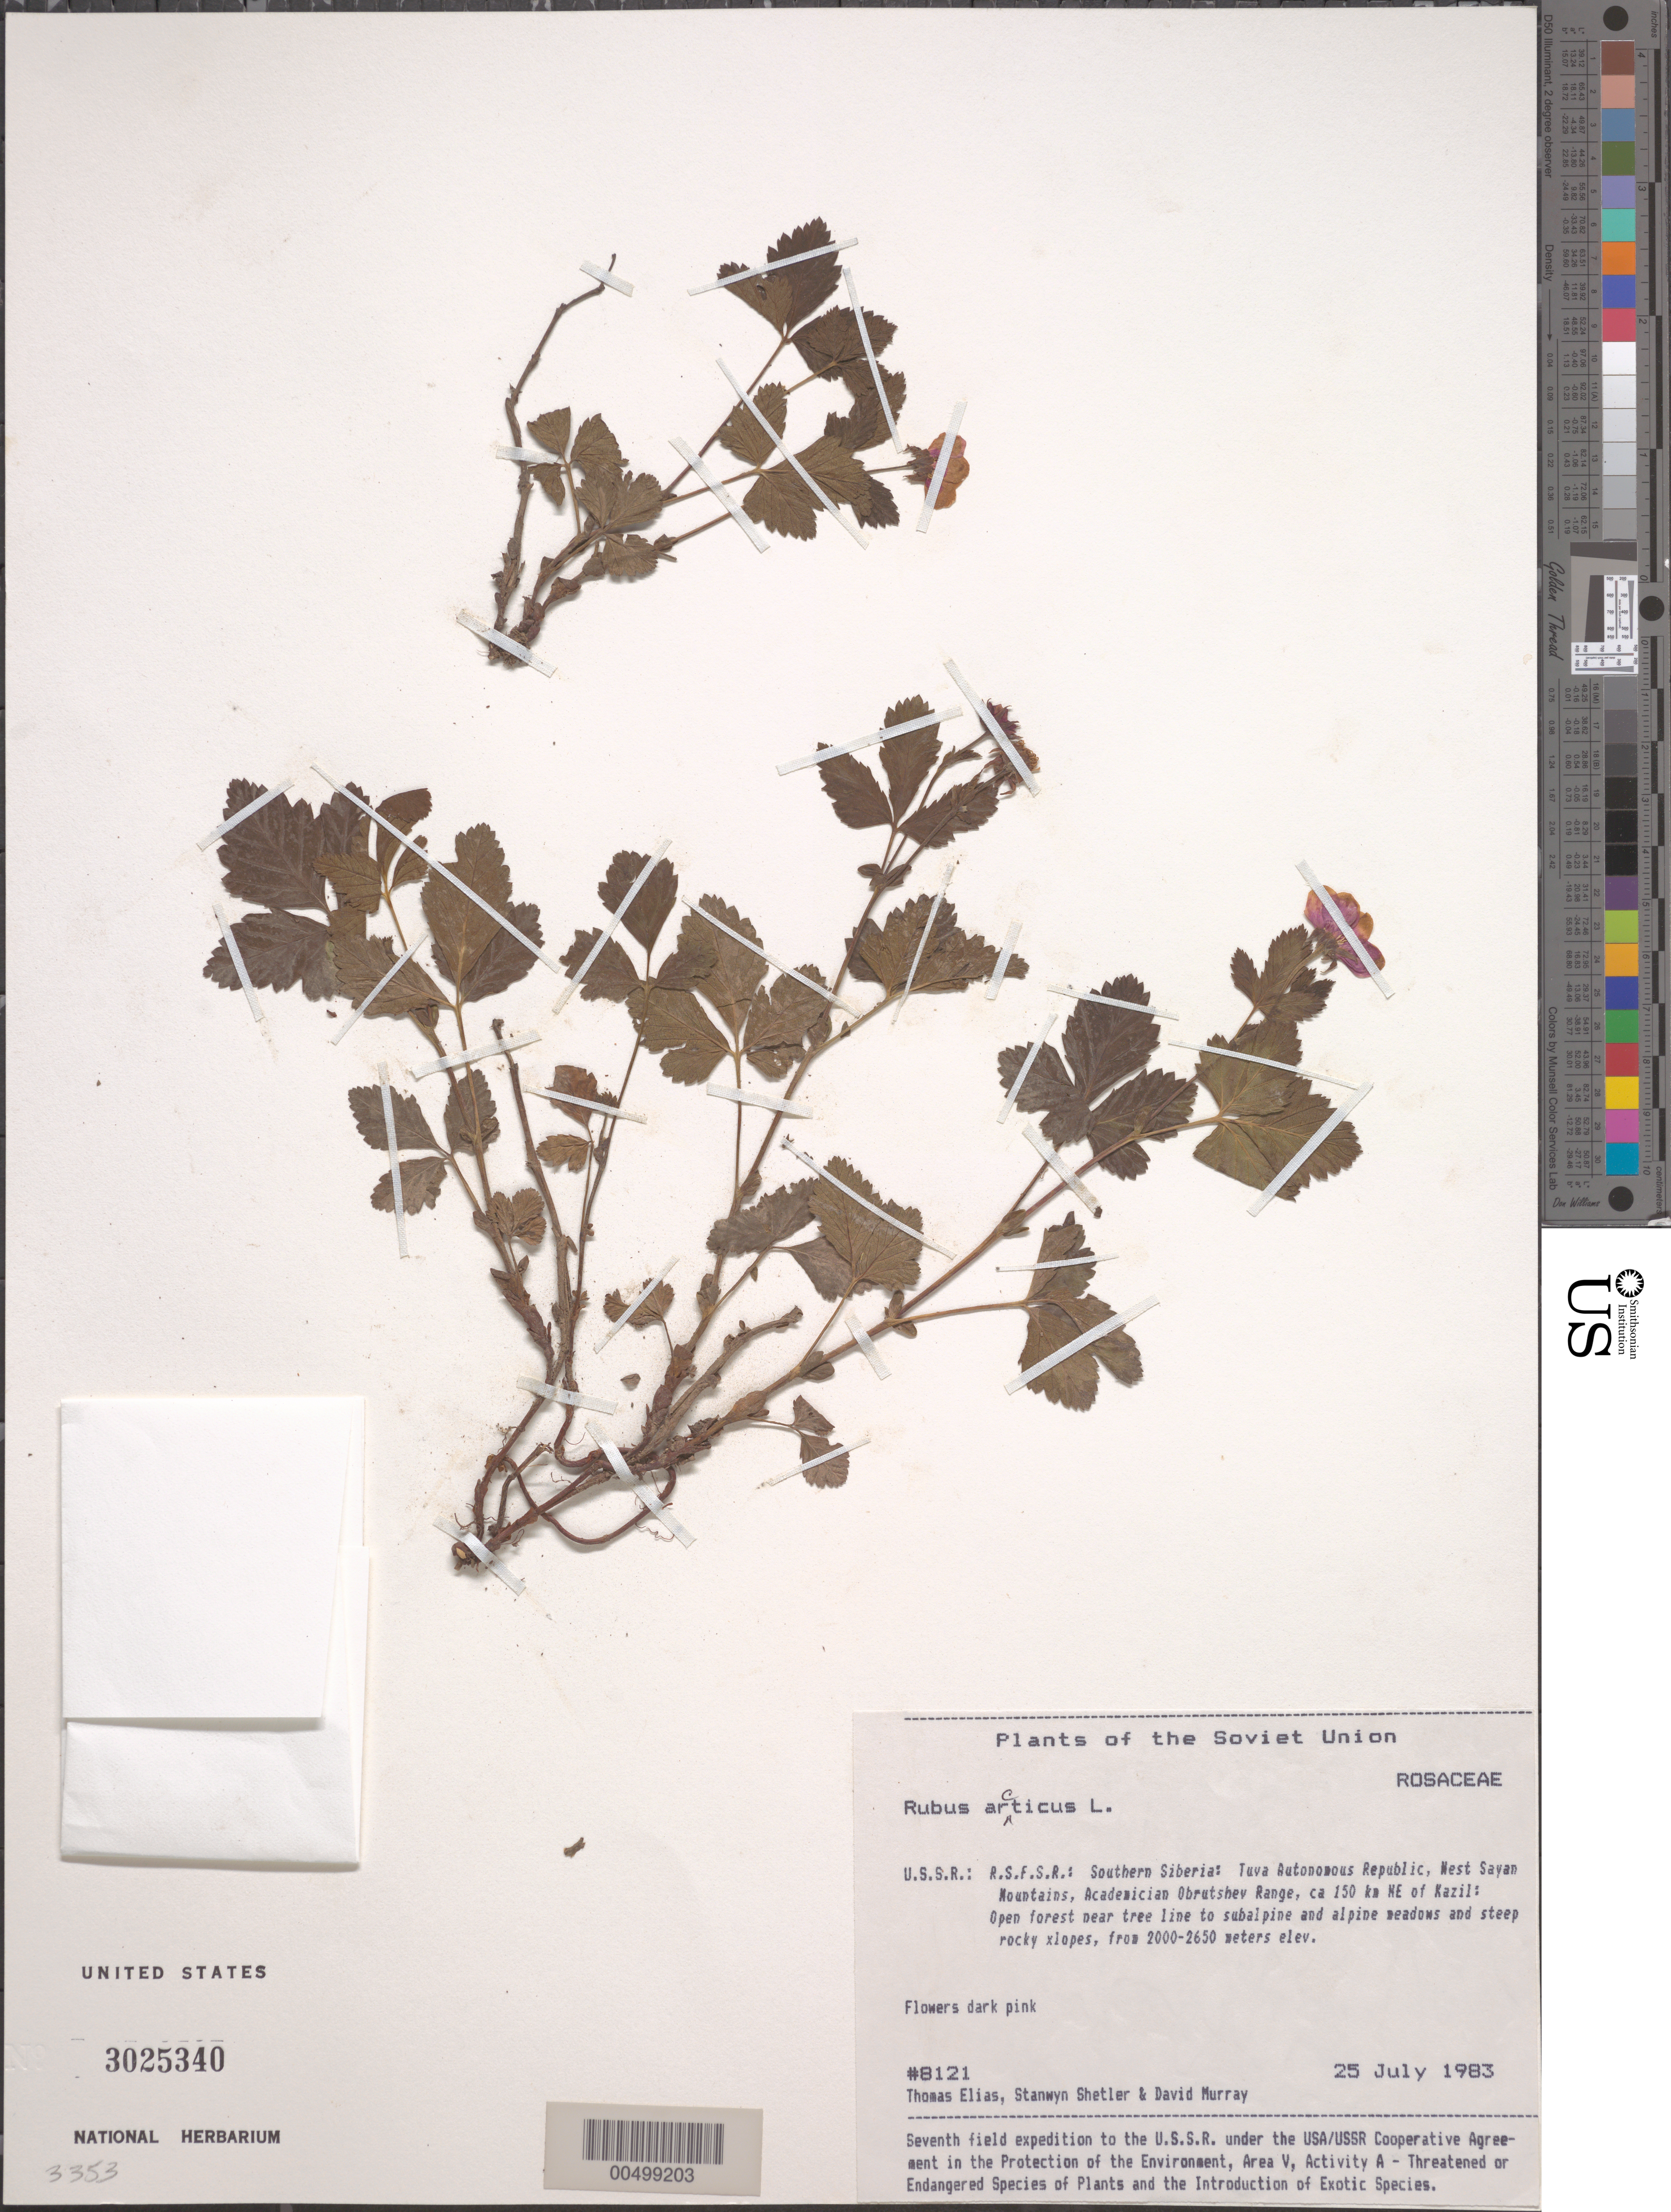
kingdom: Plantae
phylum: Tracheophyta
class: Magnoliopsida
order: Rosales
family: Rosaceae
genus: Rubus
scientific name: Rubus arcticus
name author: L.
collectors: T. Elias, S. Shetler & D. F. Murray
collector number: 8121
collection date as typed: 25 Jul 1983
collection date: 1983-07-25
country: Russian Federation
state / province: Tuva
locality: West Sayan Mountains, Academician Obrutshev Range, ca. 150 km NE of Kazil [Kyzyl]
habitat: open forest near tree line to subalpine and alpine meadows and steep rocky slopes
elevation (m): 2000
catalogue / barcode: US 3025340